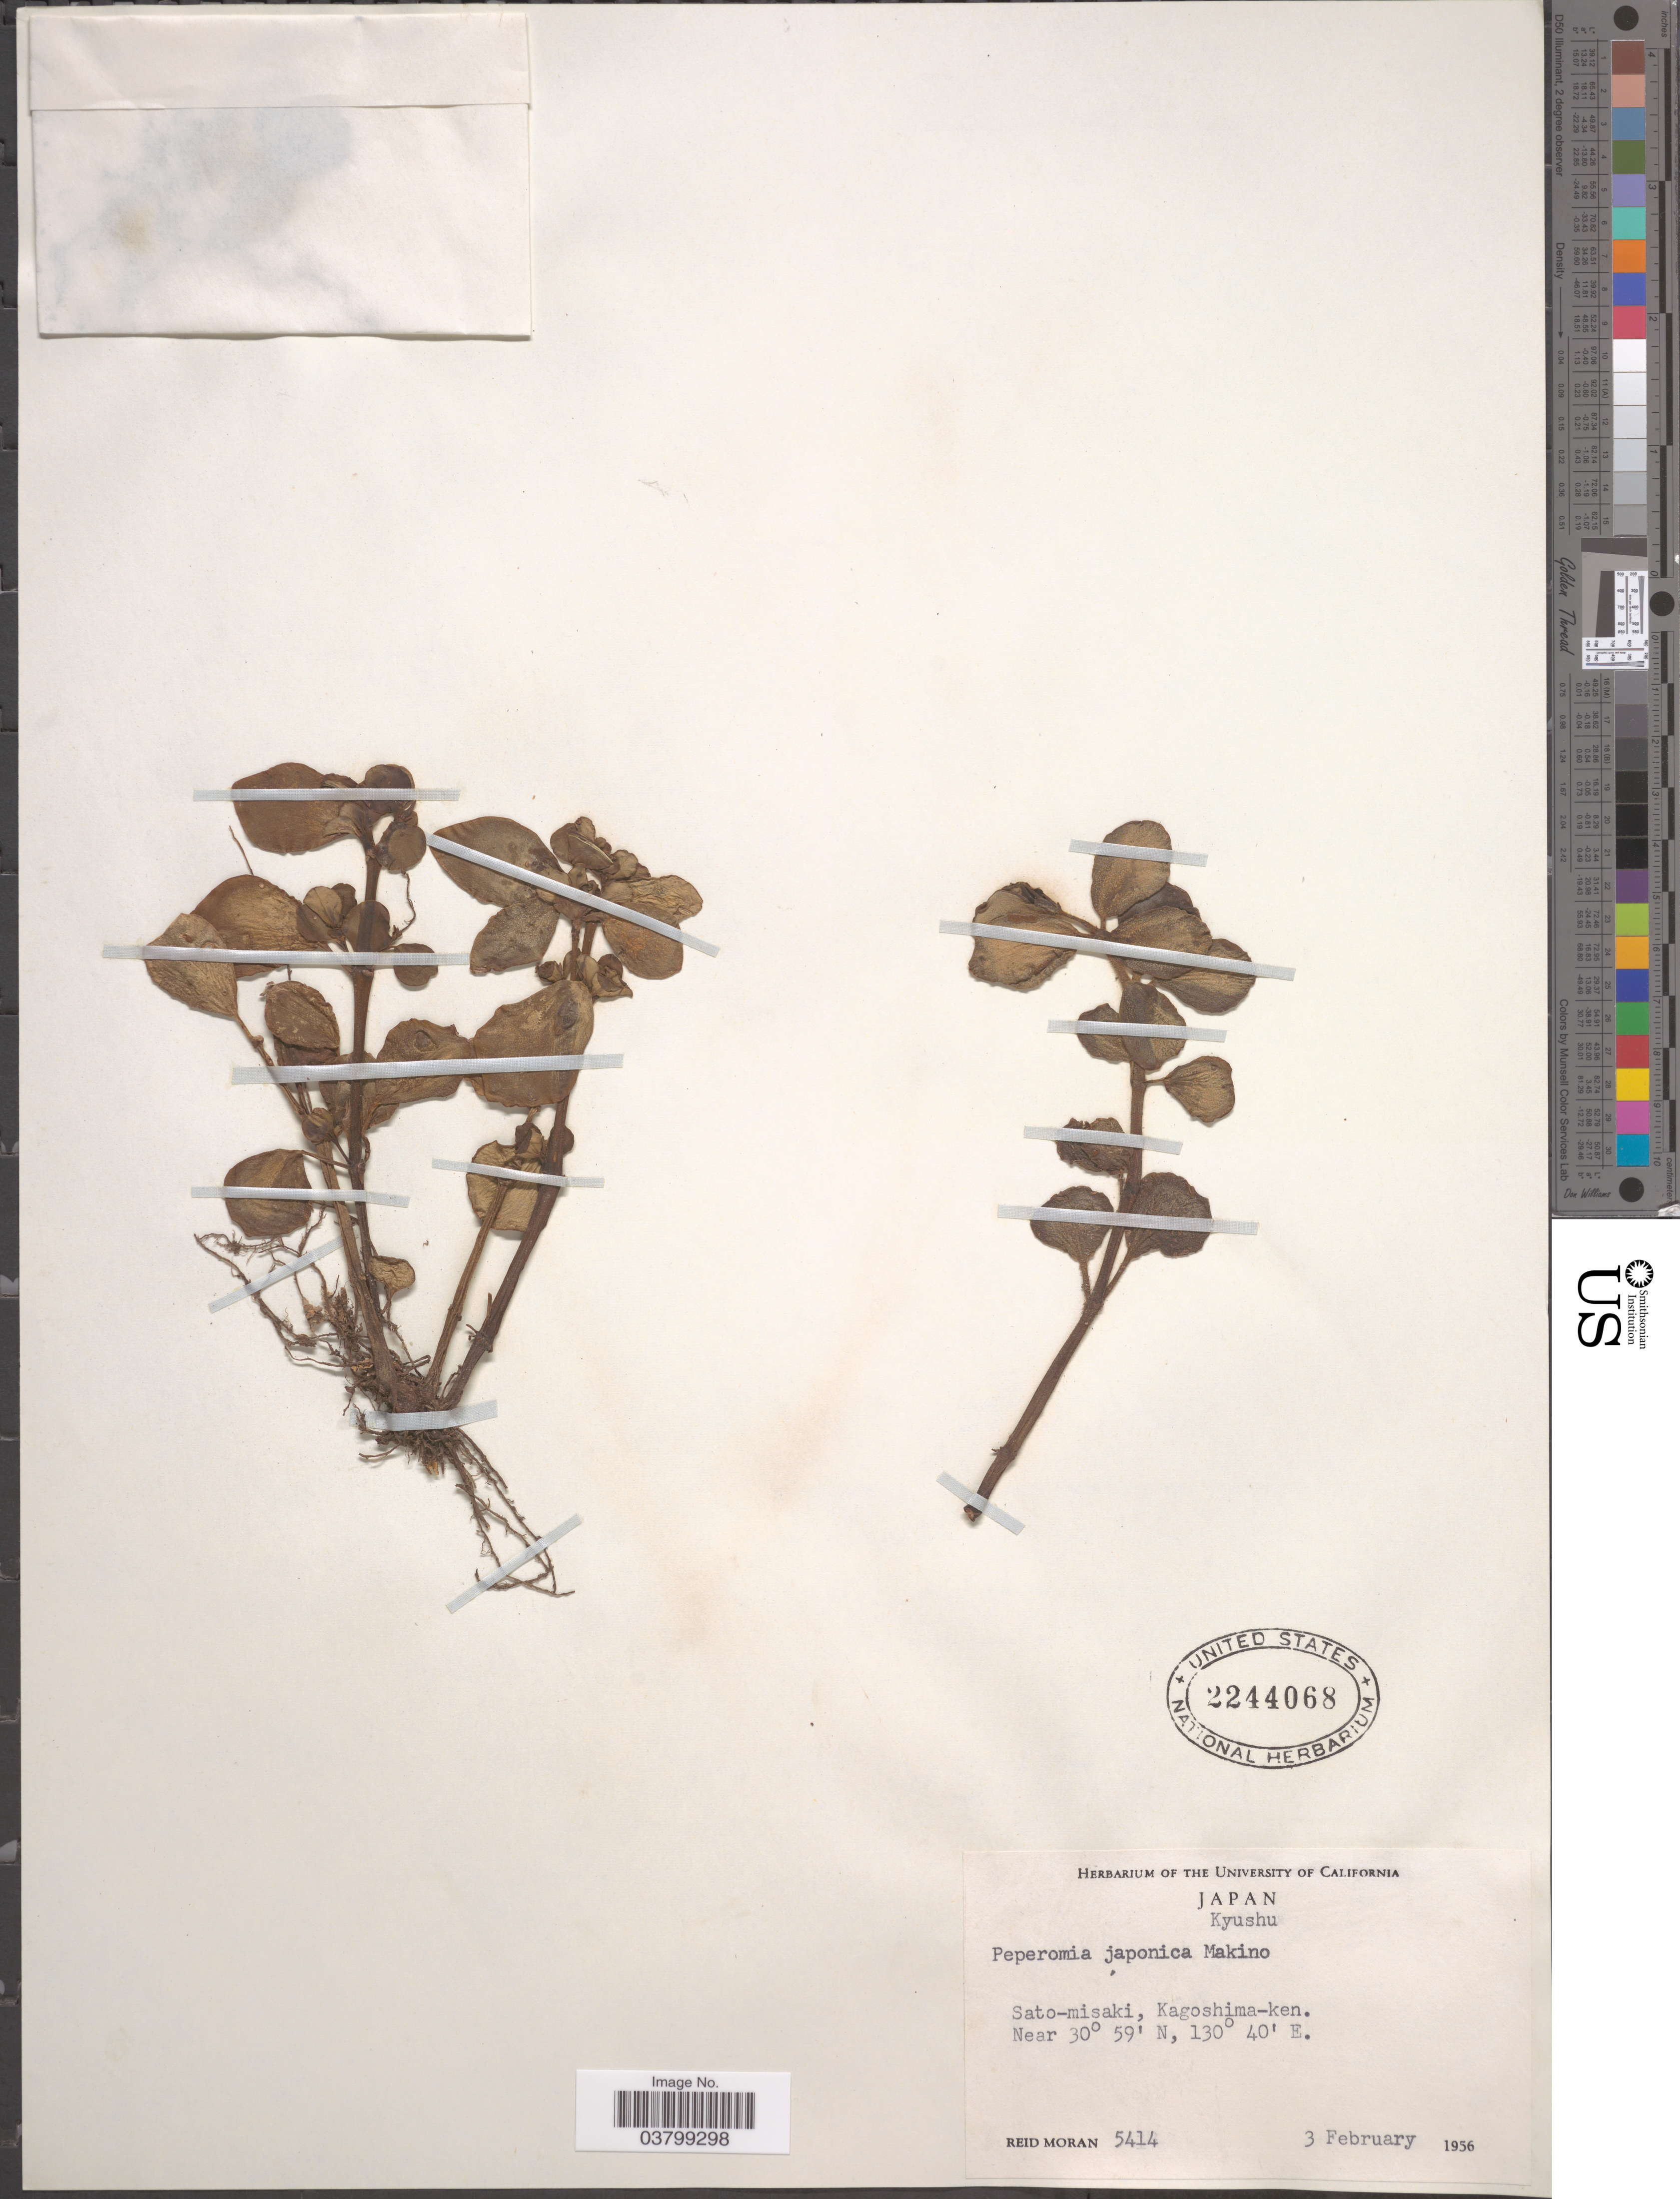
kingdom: Plantae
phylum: Tracheophyta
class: Magnoliopsida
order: Piperales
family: Piperaceae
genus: Peperomia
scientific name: Peperomia japonica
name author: Makino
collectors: R. Moran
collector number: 5414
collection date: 1956-02-03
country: Japan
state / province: Kagosima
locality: Kyushu. Sato-misaki, Kagoshima-ken.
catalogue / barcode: US 2244068